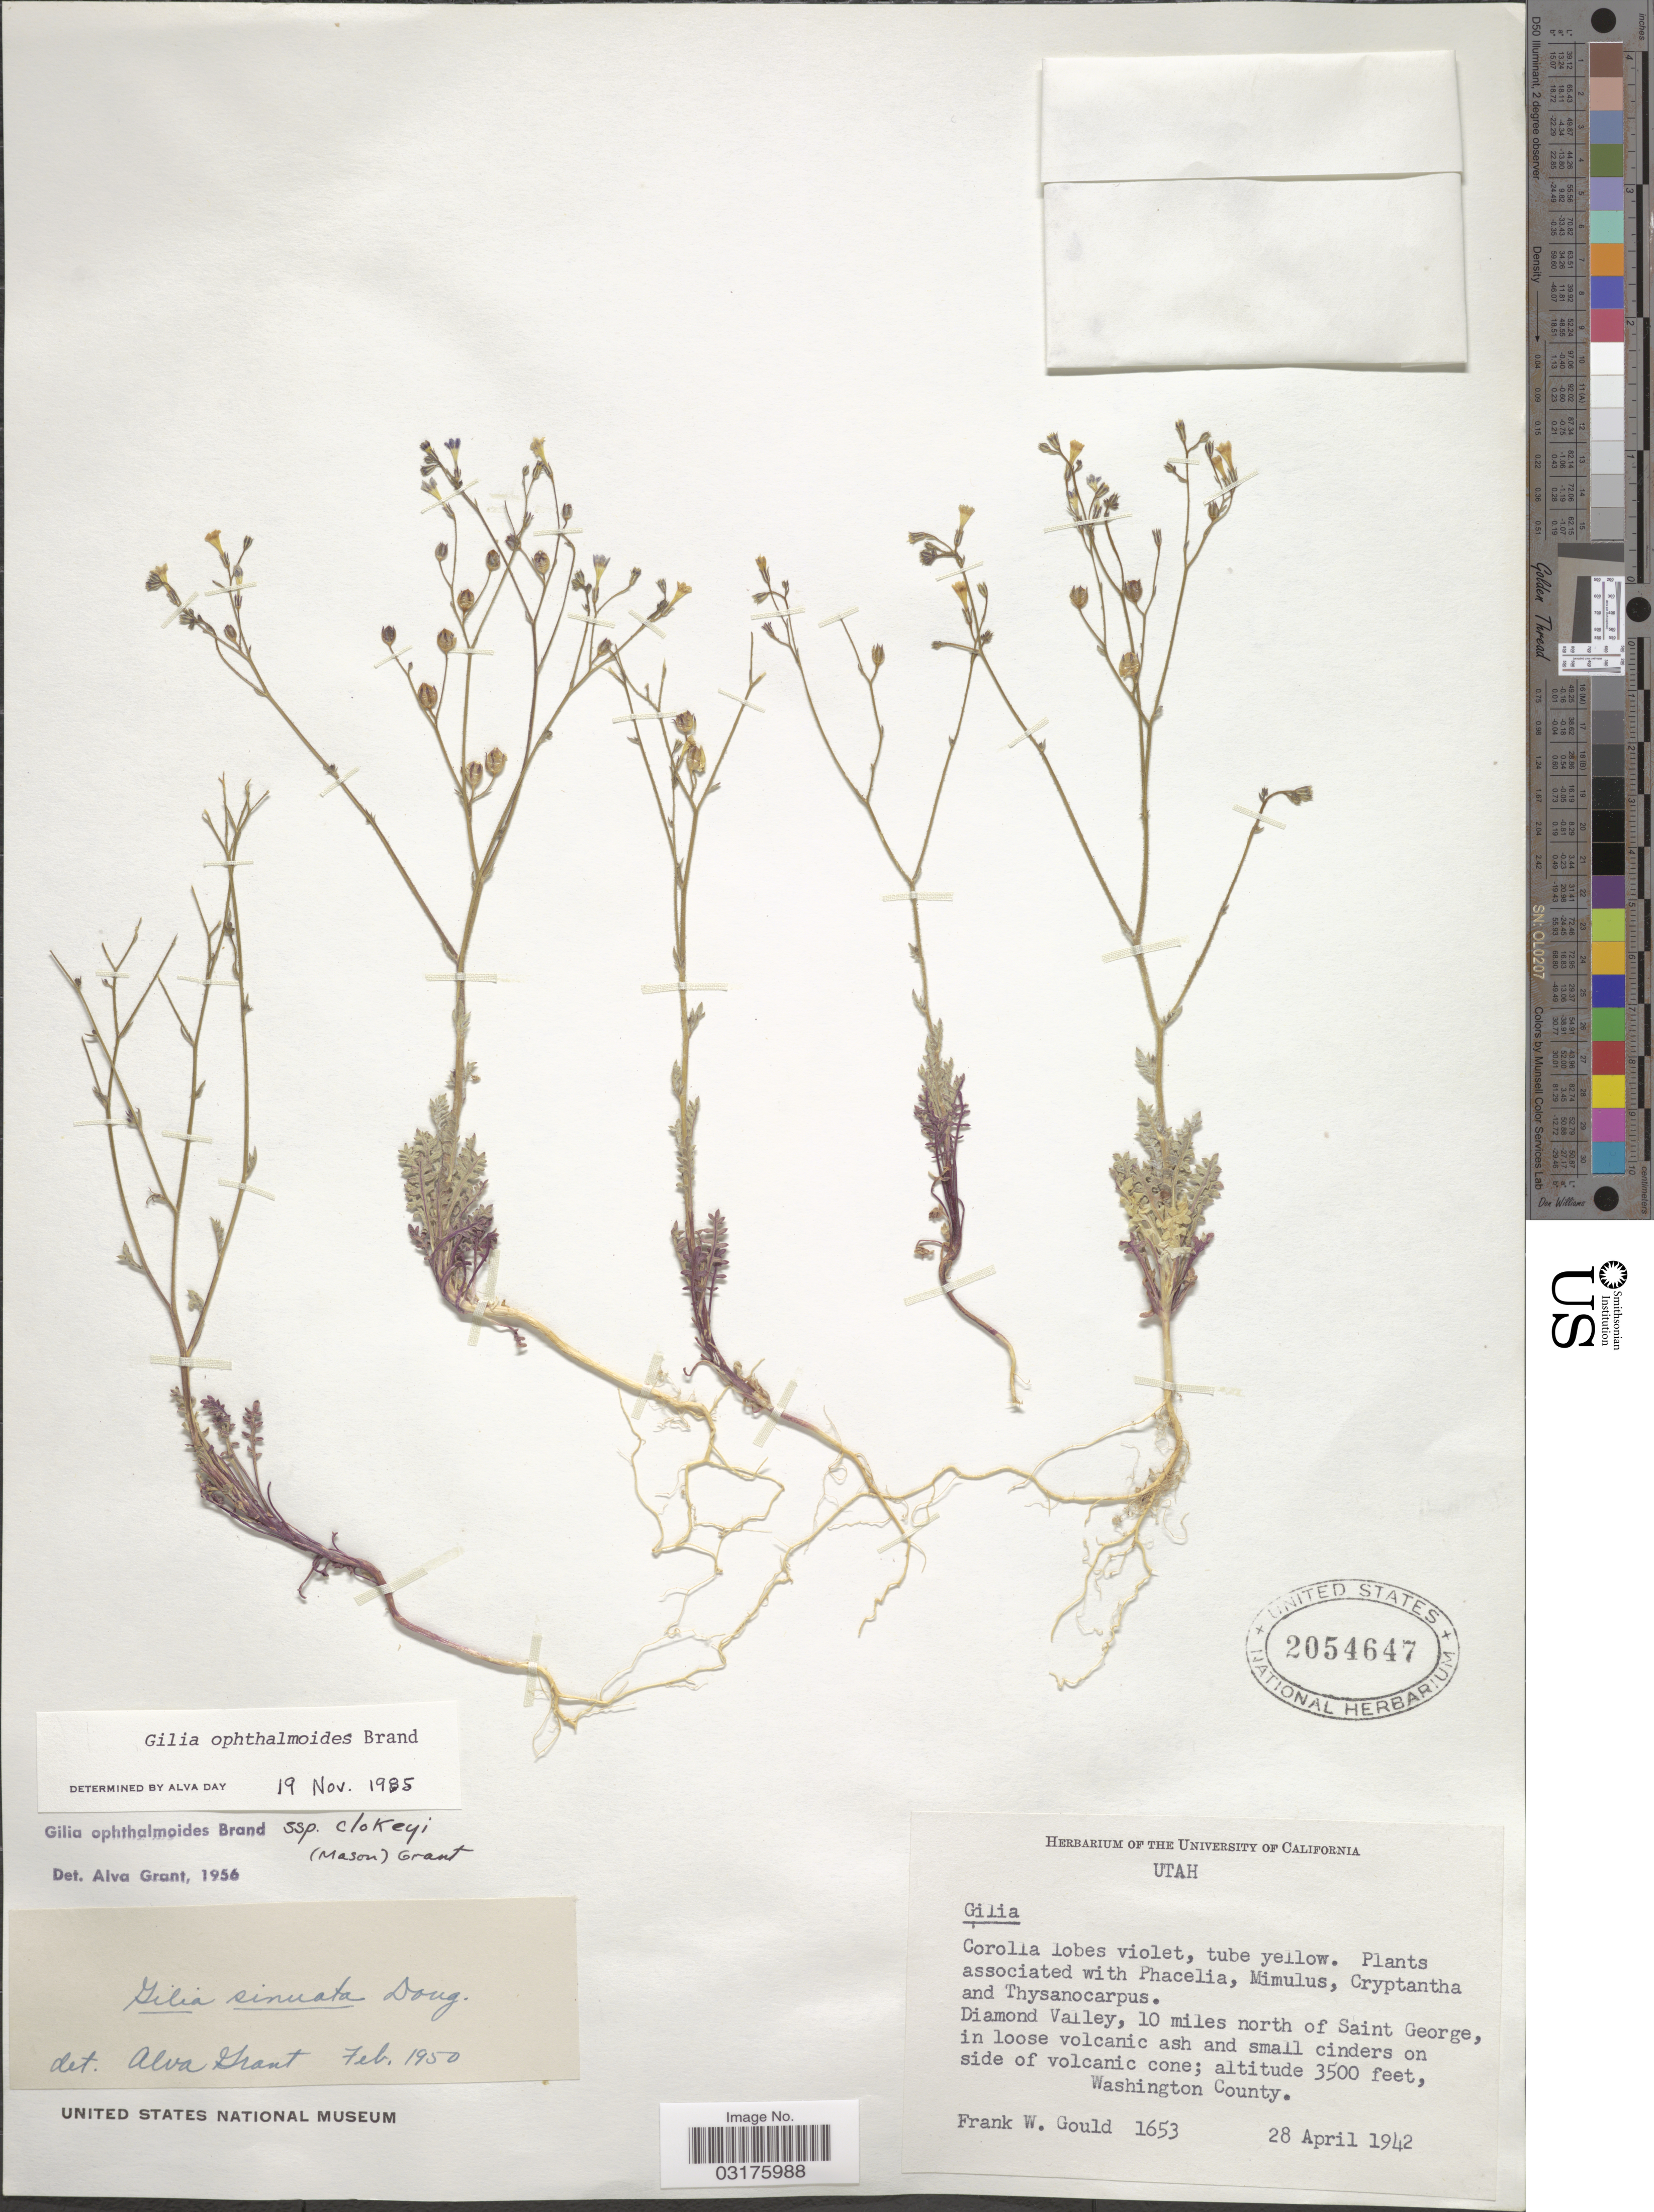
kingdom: Plantae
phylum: Tracheophyta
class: Magnoliopsida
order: Ericales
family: Polemoniaceae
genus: Gilia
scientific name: Gilia ophthalmoides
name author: Brand in Engl.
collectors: F. W. Gould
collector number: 1653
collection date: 1942-04-28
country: United States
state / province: Utah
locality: Diamond Valley, 10 miles north of Saint George, Washington County.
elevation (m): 1067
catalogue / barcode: US 2054647